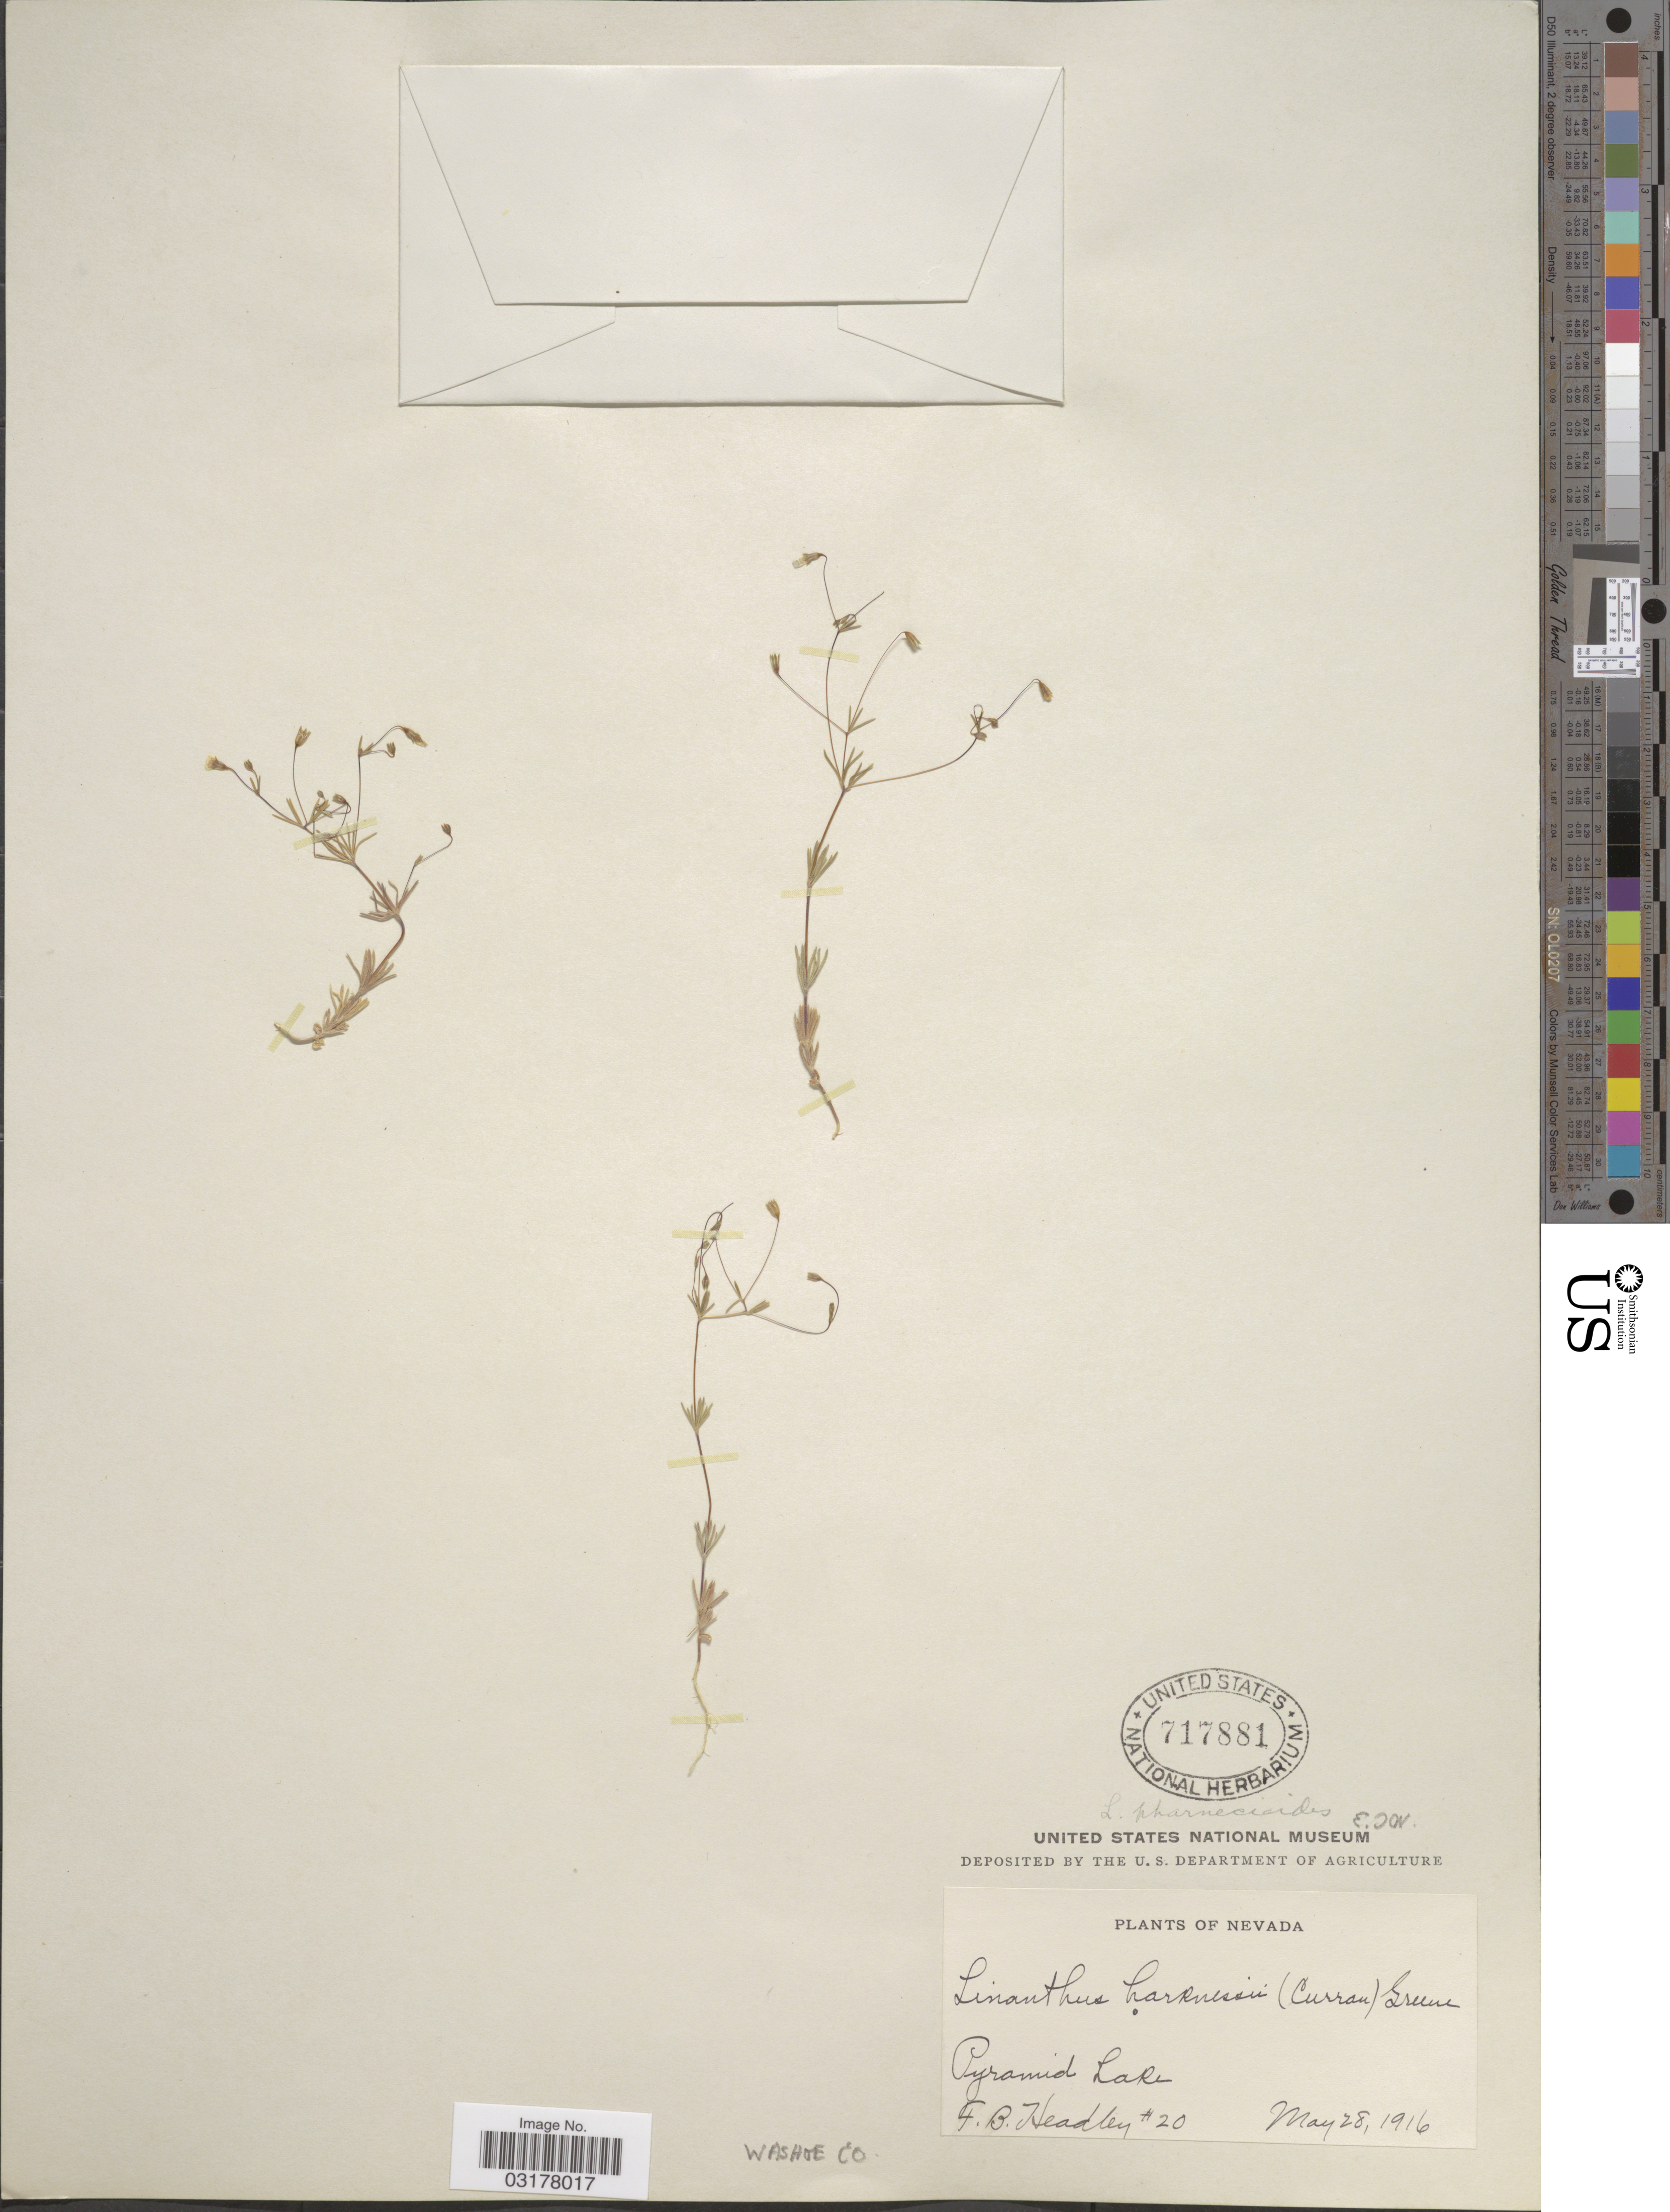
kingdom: Plantae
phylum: Tracheophyta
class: Magnoliopsida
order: Ericales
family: Polemoniaceae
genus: Leptosiphon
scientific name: Leptosiphon liniflorus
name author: (Benth.) J.M. Porter & L.A. Johnson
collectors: F. B. Headley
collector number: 20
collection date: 1916-05-28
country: United States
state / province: Nevada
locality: Pyramid Lake, Washoe Co.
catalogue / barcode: US 717881